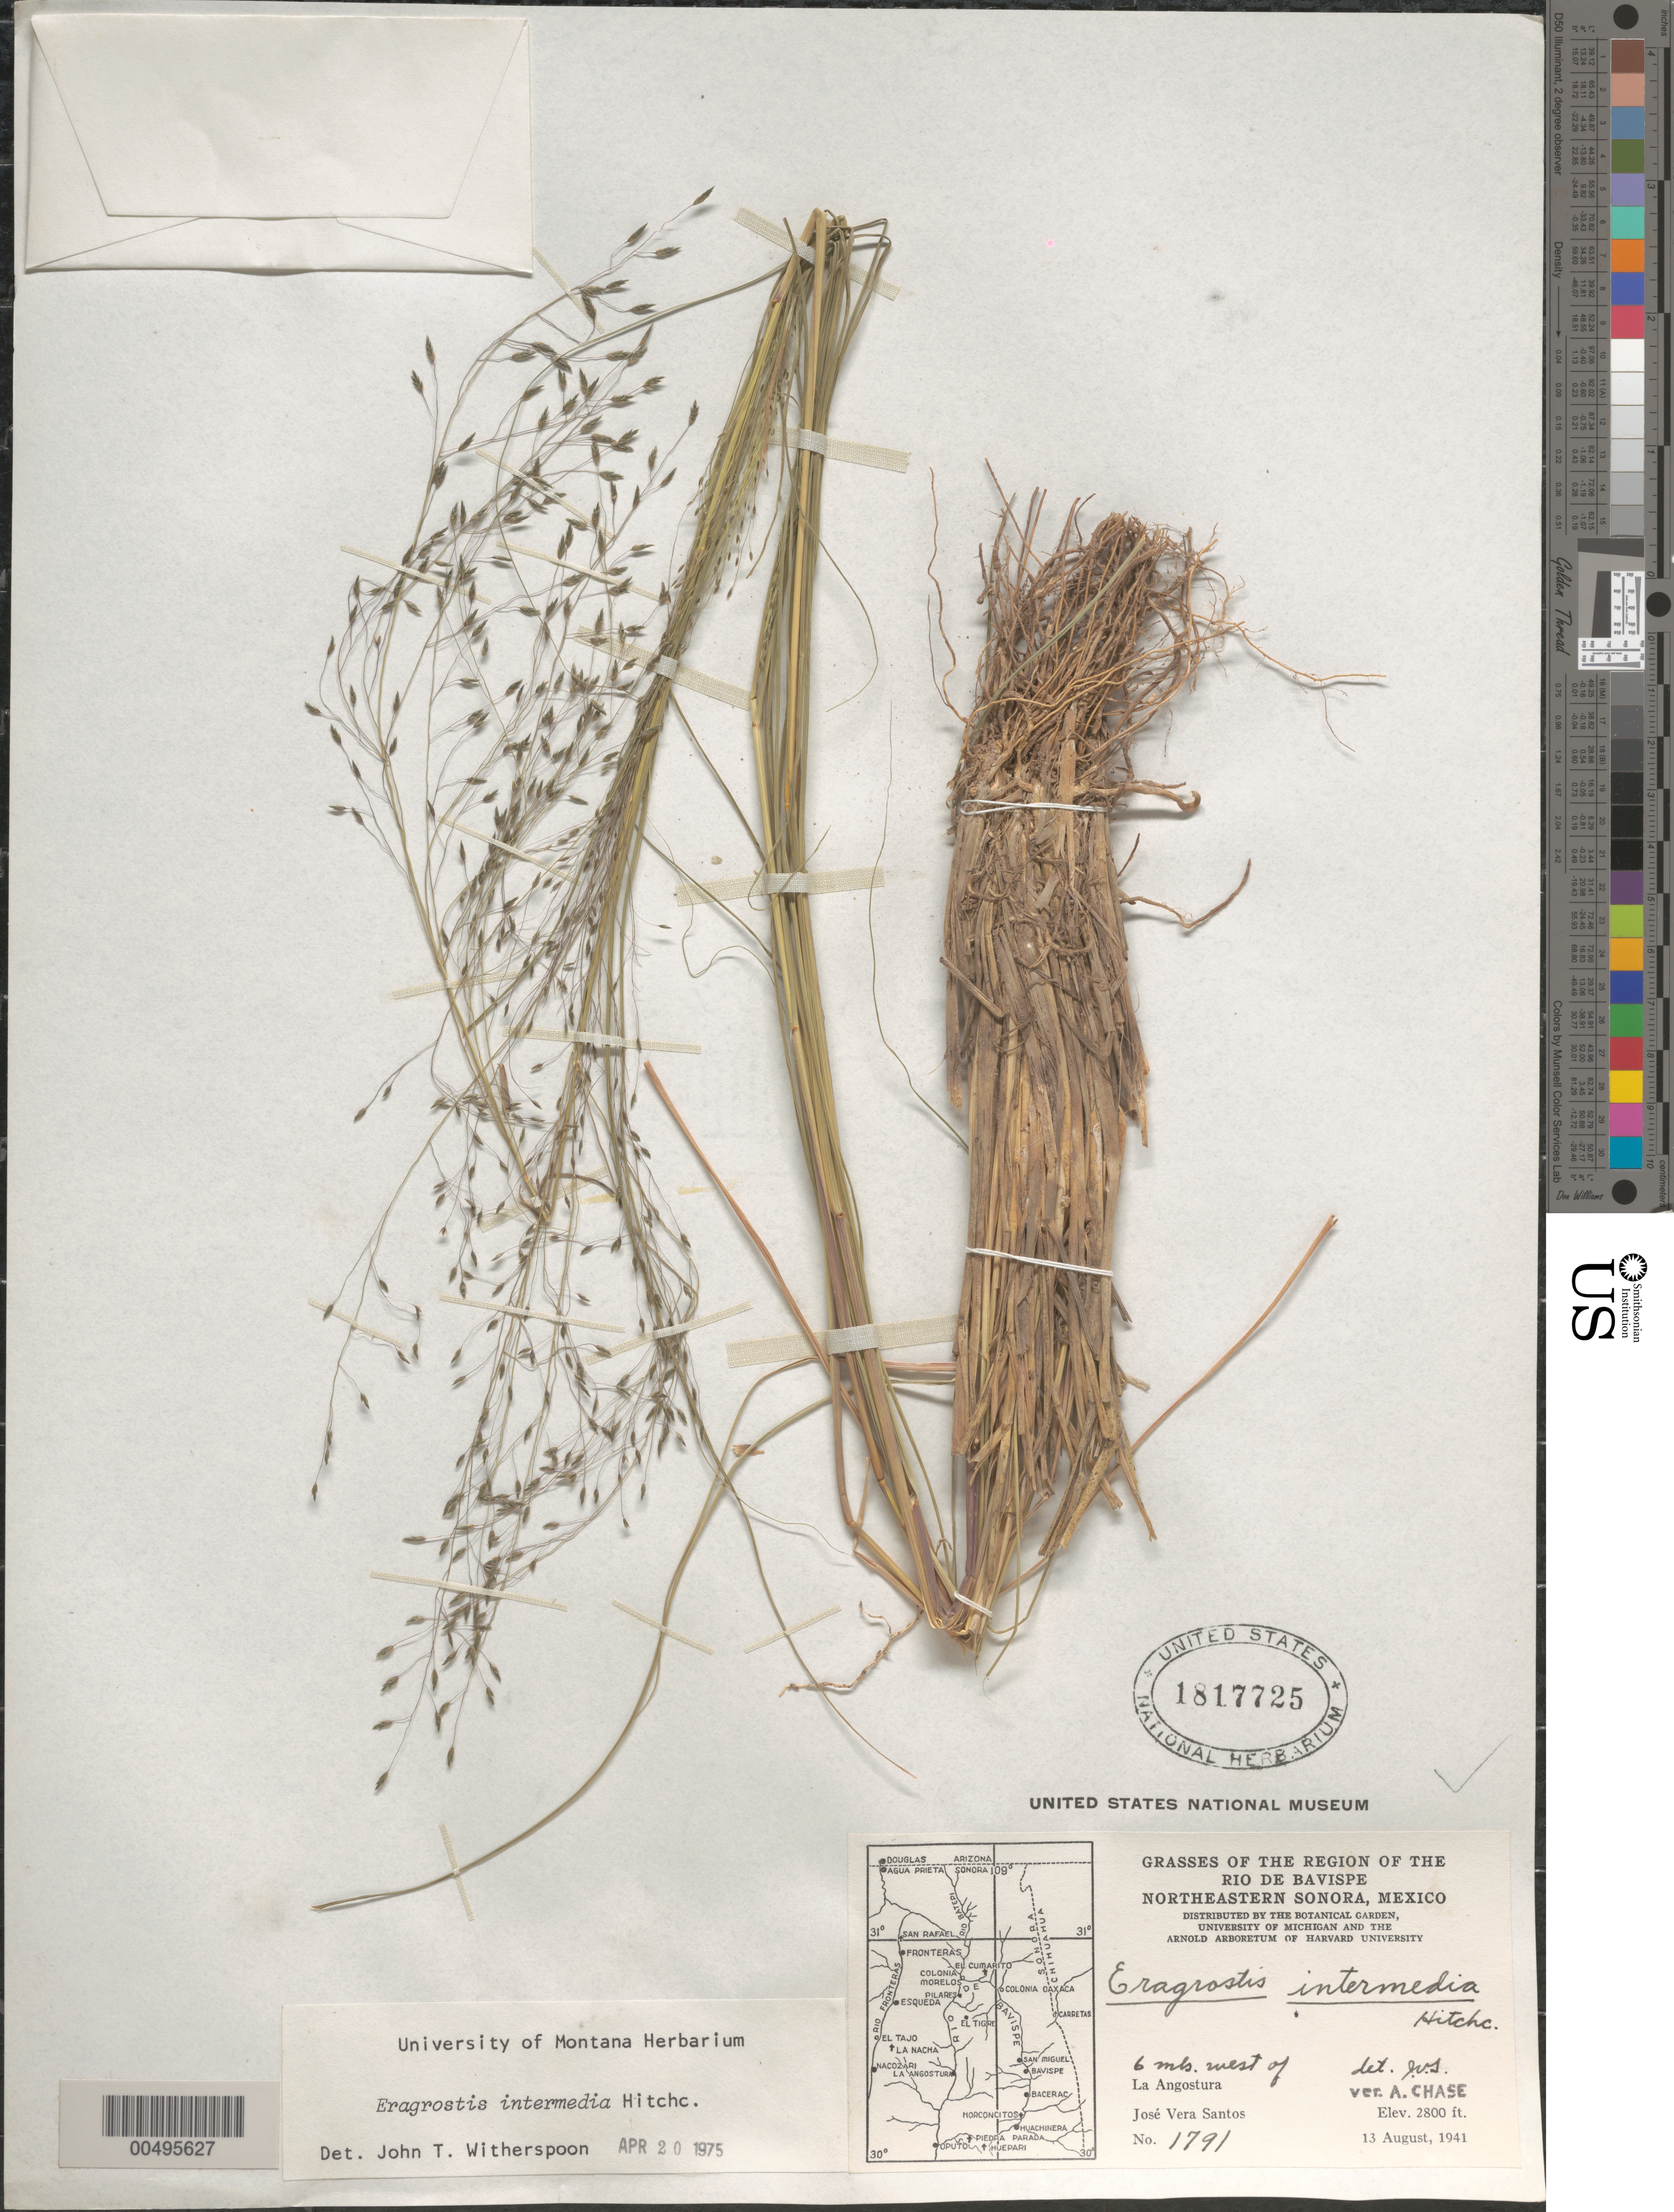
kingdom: Plantae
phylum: Tracheophyta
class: Liliopsida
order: Poales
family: Poaceae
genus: Eragrostis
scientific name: Eragrostis intermedia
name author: Hitchc.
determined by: Witherspoon, John T.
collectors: J. V. Santos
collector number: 1791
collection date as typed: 13 Aug 1941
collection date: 1941-08-13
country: Mexico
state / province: Sonora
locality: Region of the Rio de Bavispe, NE Sonora, 6 mi W of La Angostura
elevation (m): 853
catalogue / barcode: US 1817725